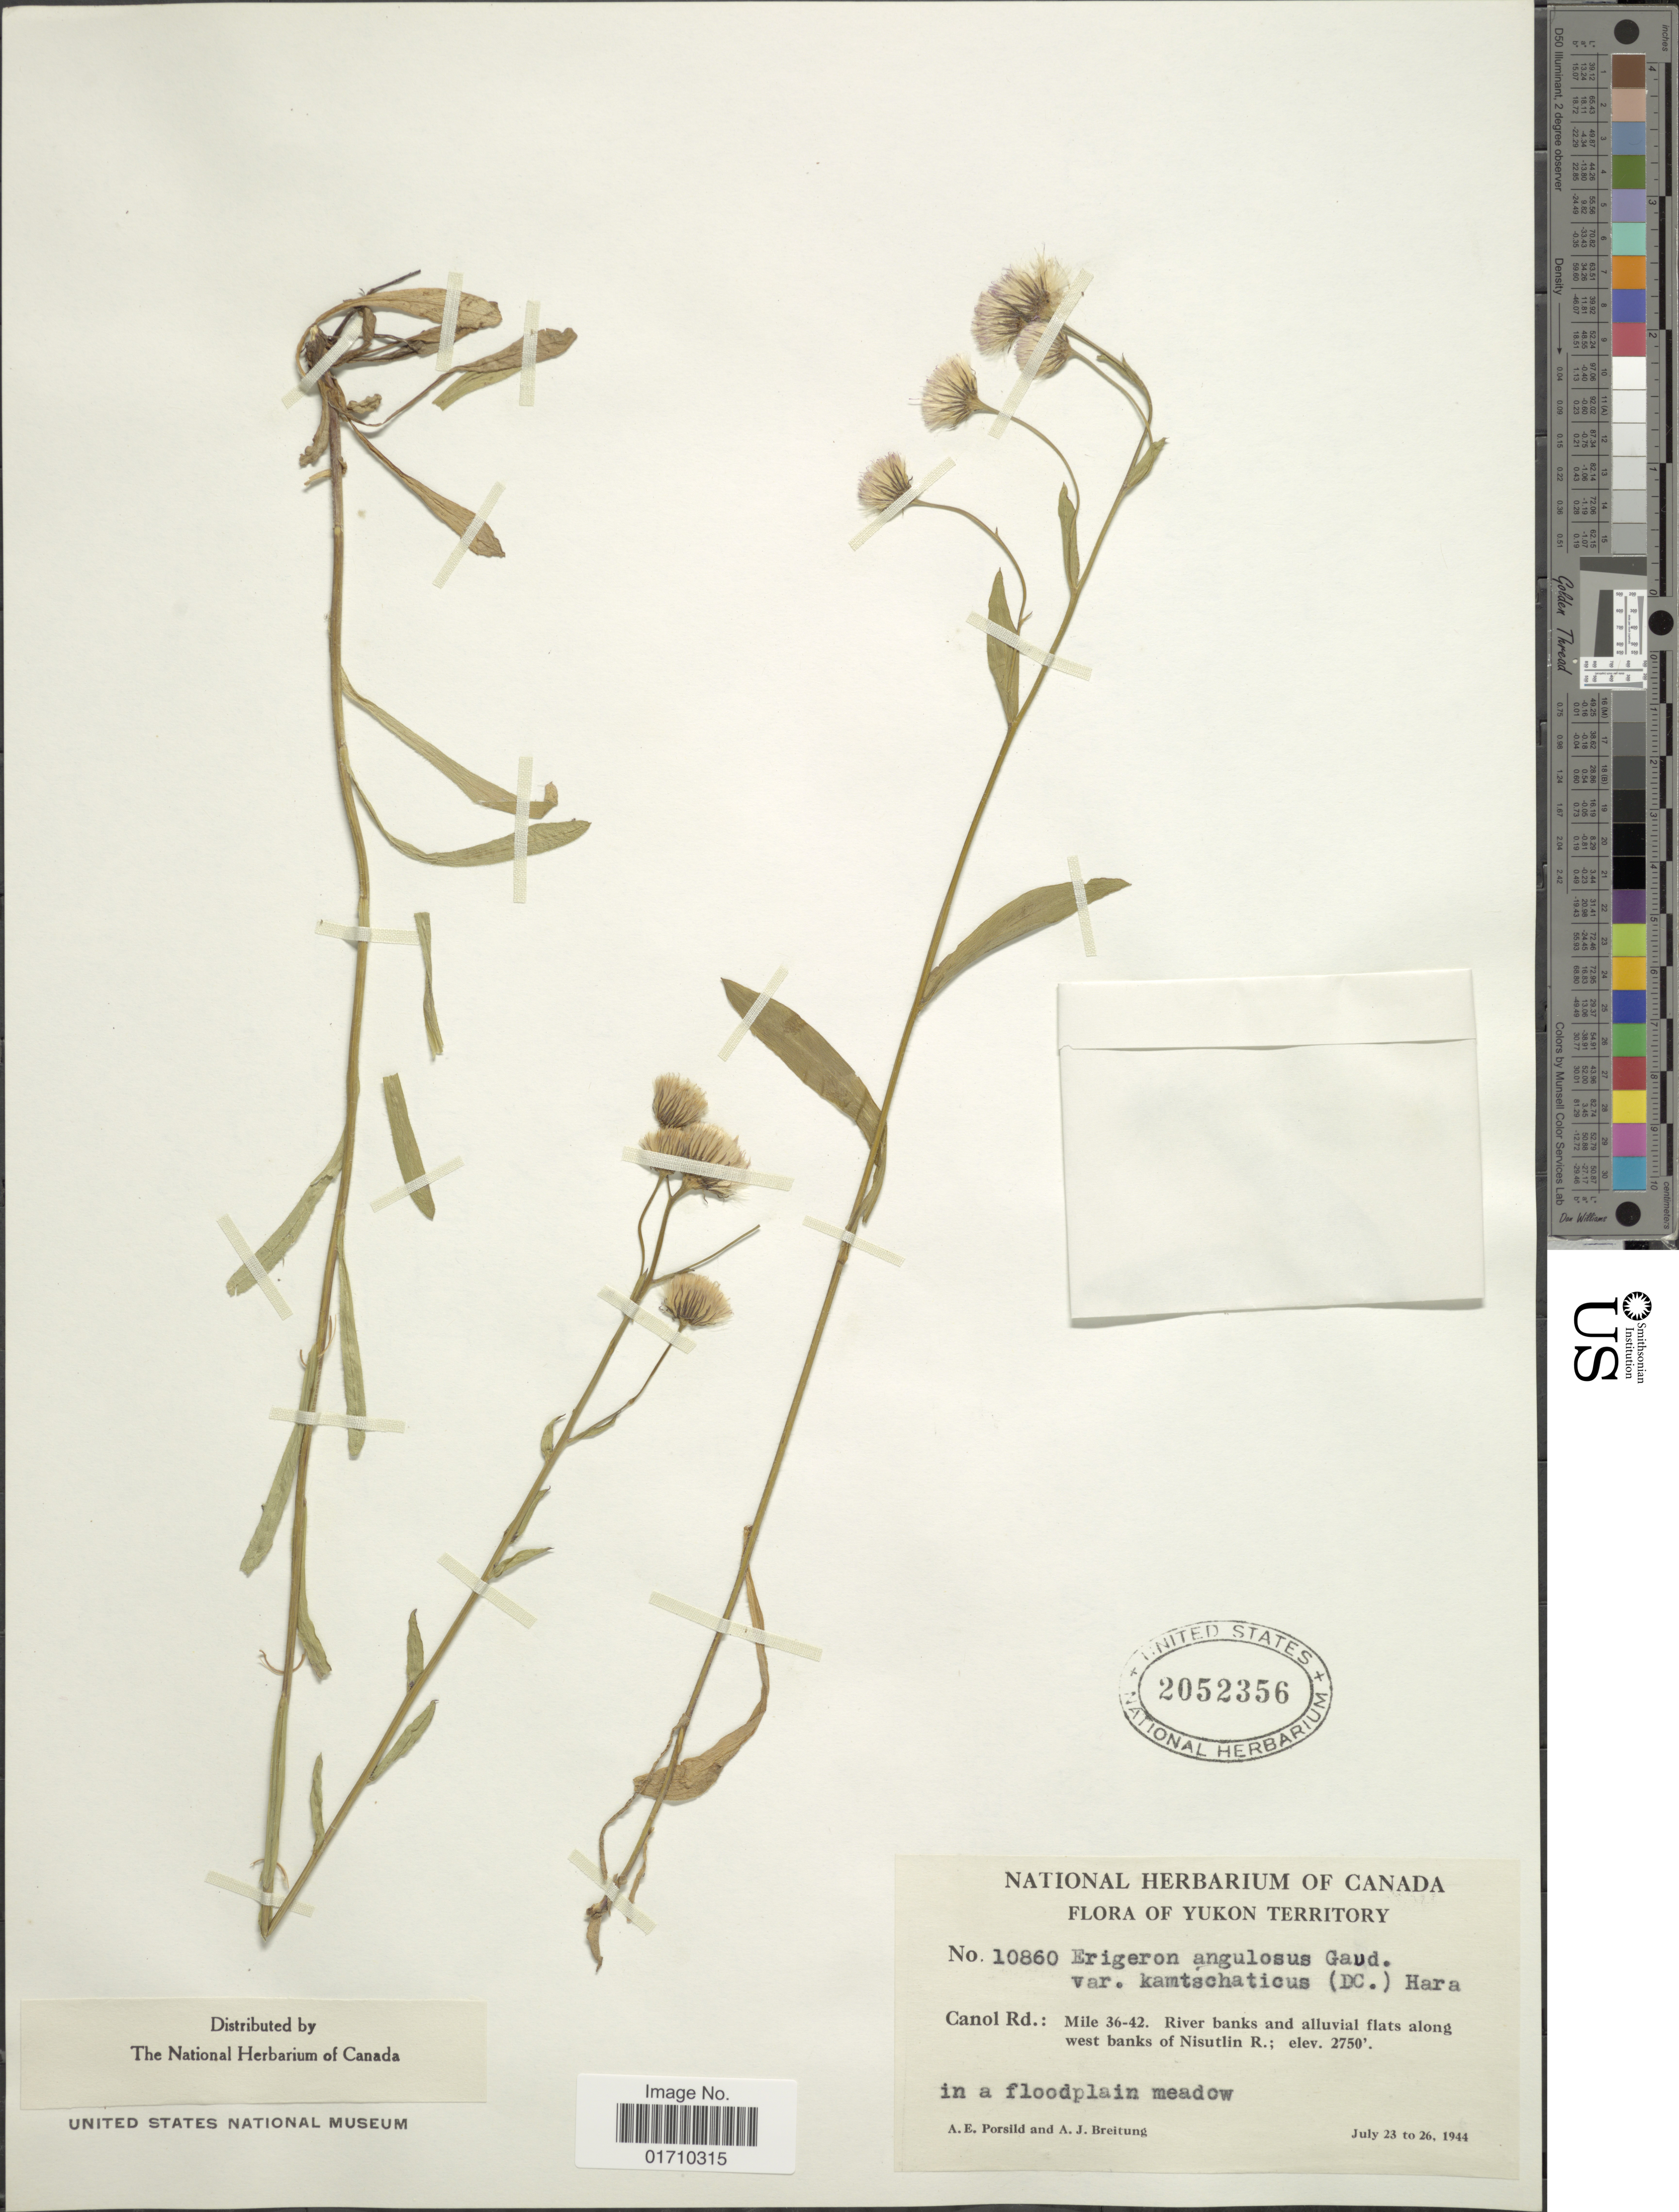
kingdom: Plantae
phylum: Tracheophyta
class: Magnoliopsida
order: Asterales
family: Asteraceae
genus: Erigeron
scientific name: Erigeron angulosus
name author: Gaudin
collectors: A. E. Porsild & A. Breitung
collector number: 10860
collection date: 1944-07-23/1944-07-26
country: Canada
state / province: Yukon Territory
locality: Canol Rd.: Mile 36-42. River banks and alluvial flats along west banks of Nisutlin R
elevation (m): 838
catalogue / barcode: US 2052356